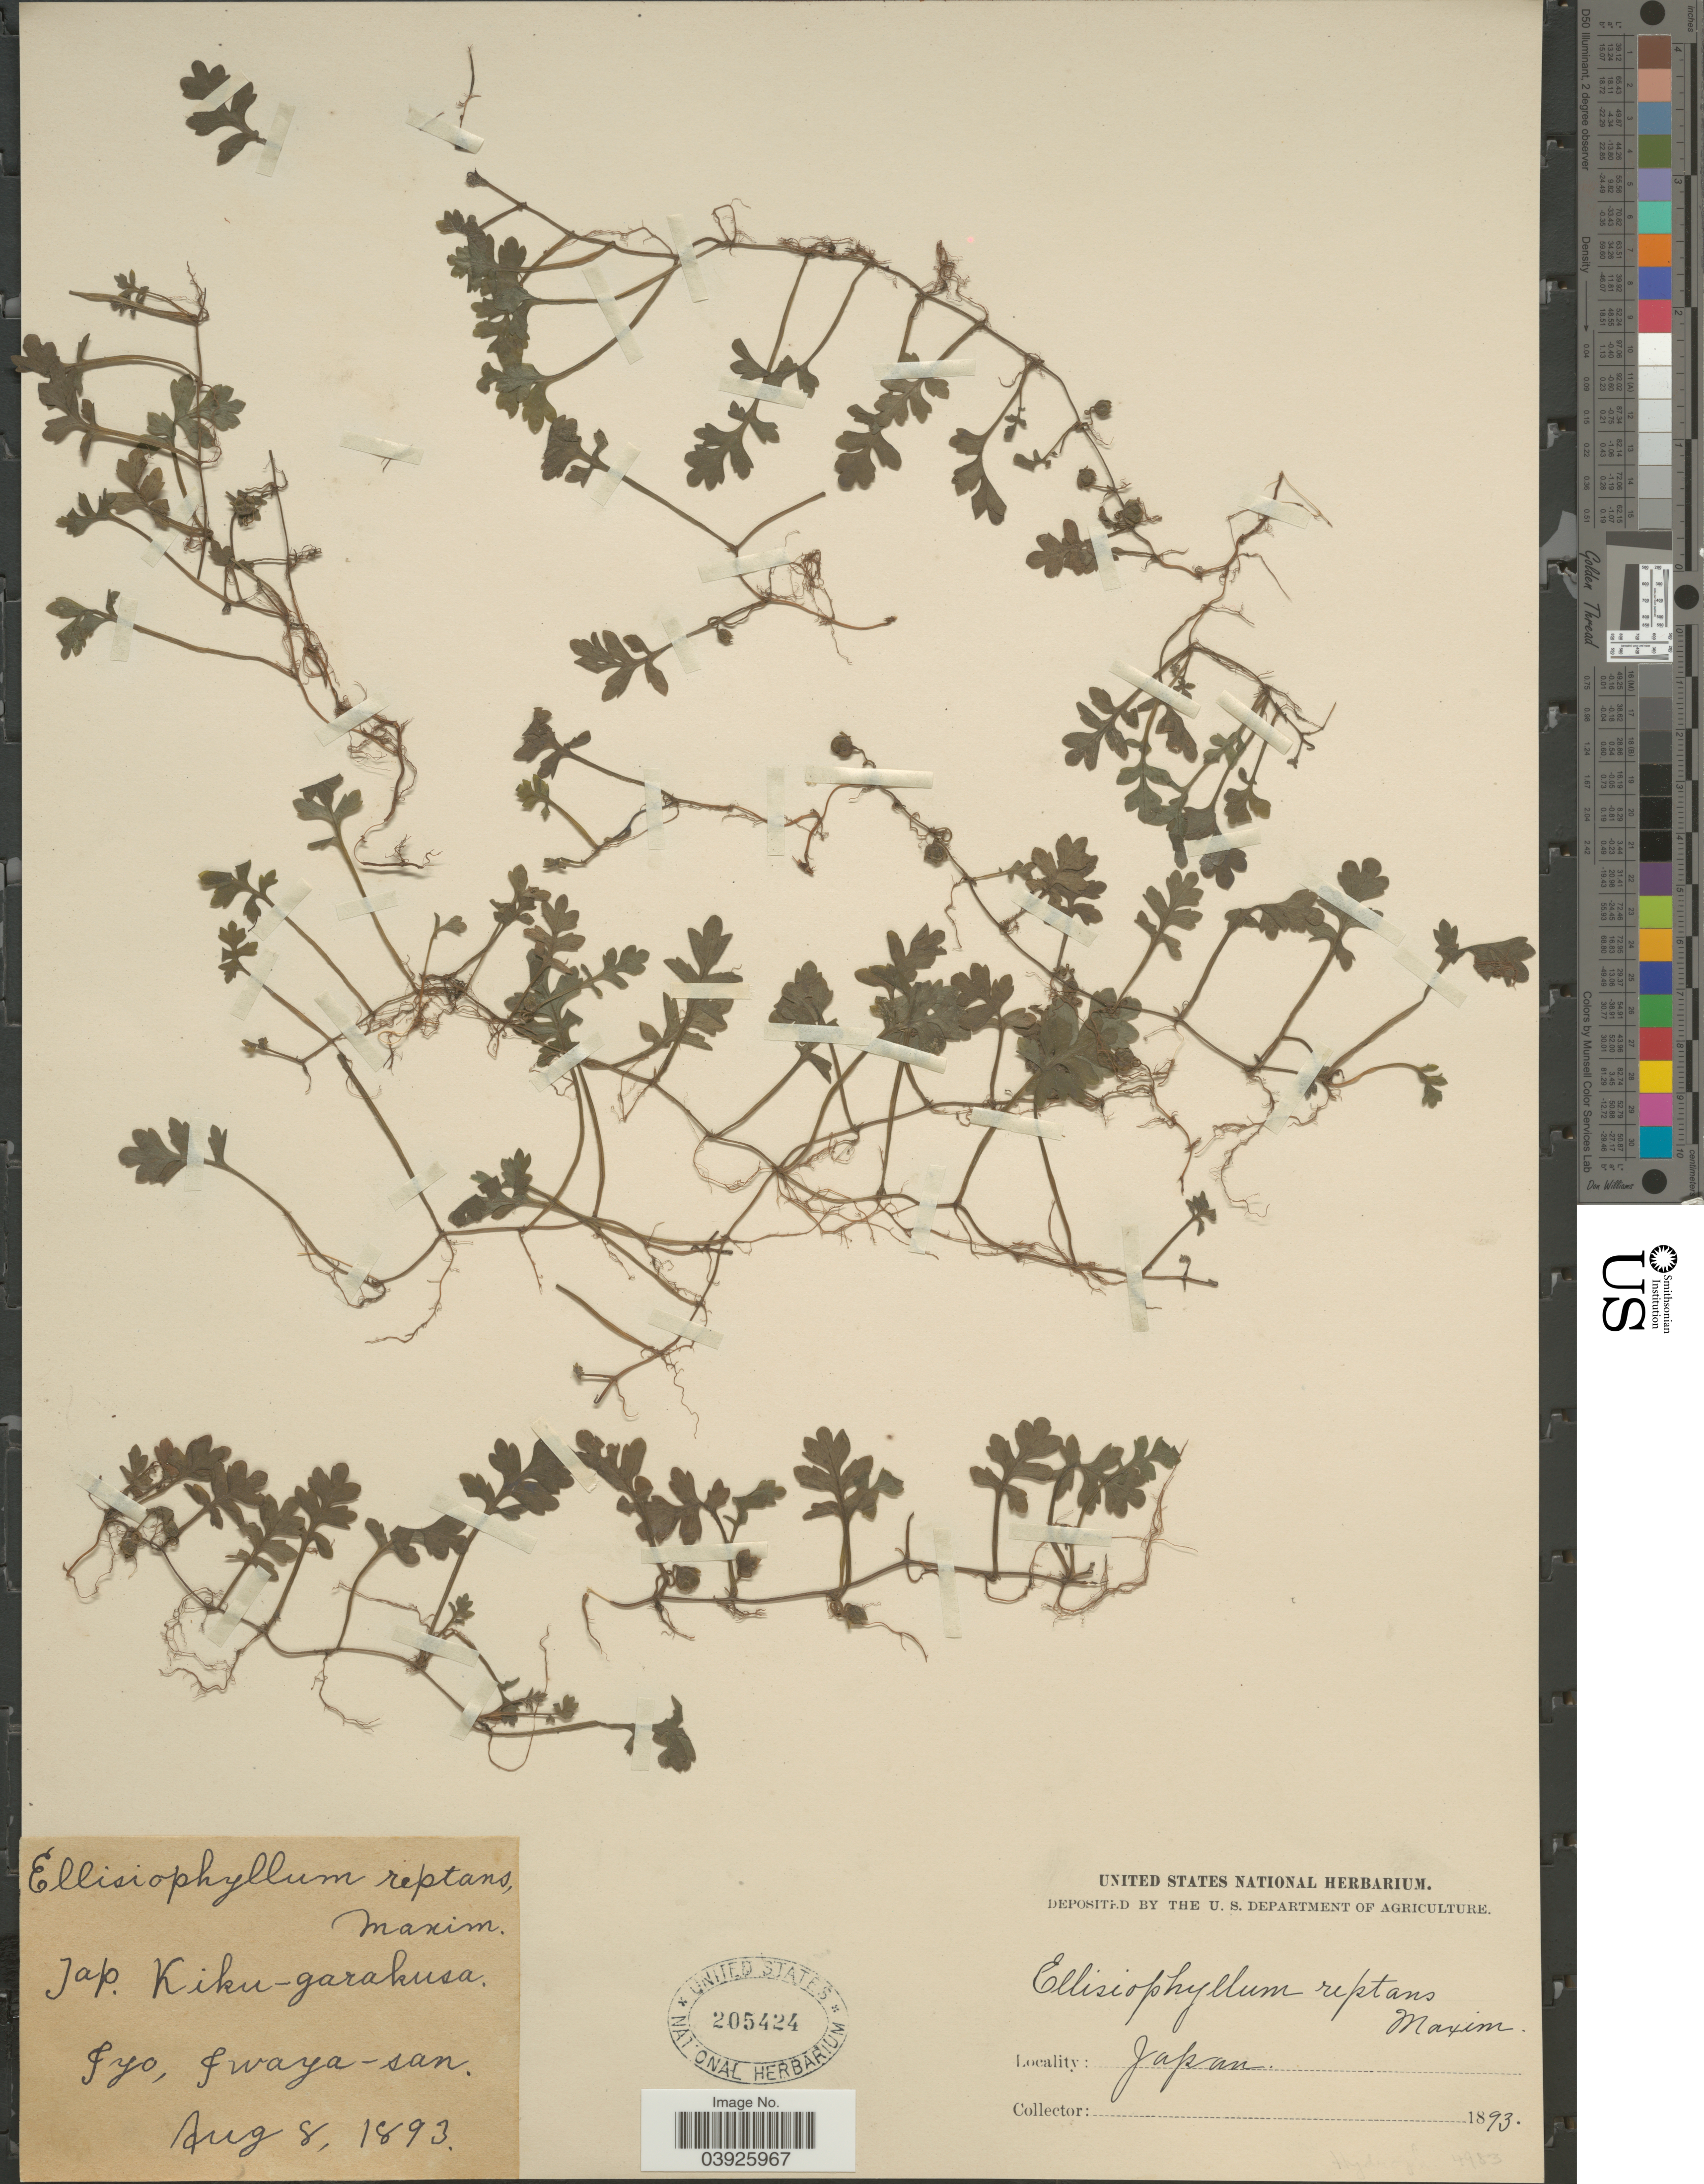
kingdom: Plantae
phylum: Tracheophyta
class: Magnoliopsida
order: Lamiales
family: Plantaginaceae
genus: Ellisiophyllum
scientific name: Ellisiophyllum pinnatum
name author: (Wall. ex Benth.) Makino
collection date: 1893-08-08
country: Japan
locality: Iyo, Iwaya-san.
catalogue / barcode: US 205424